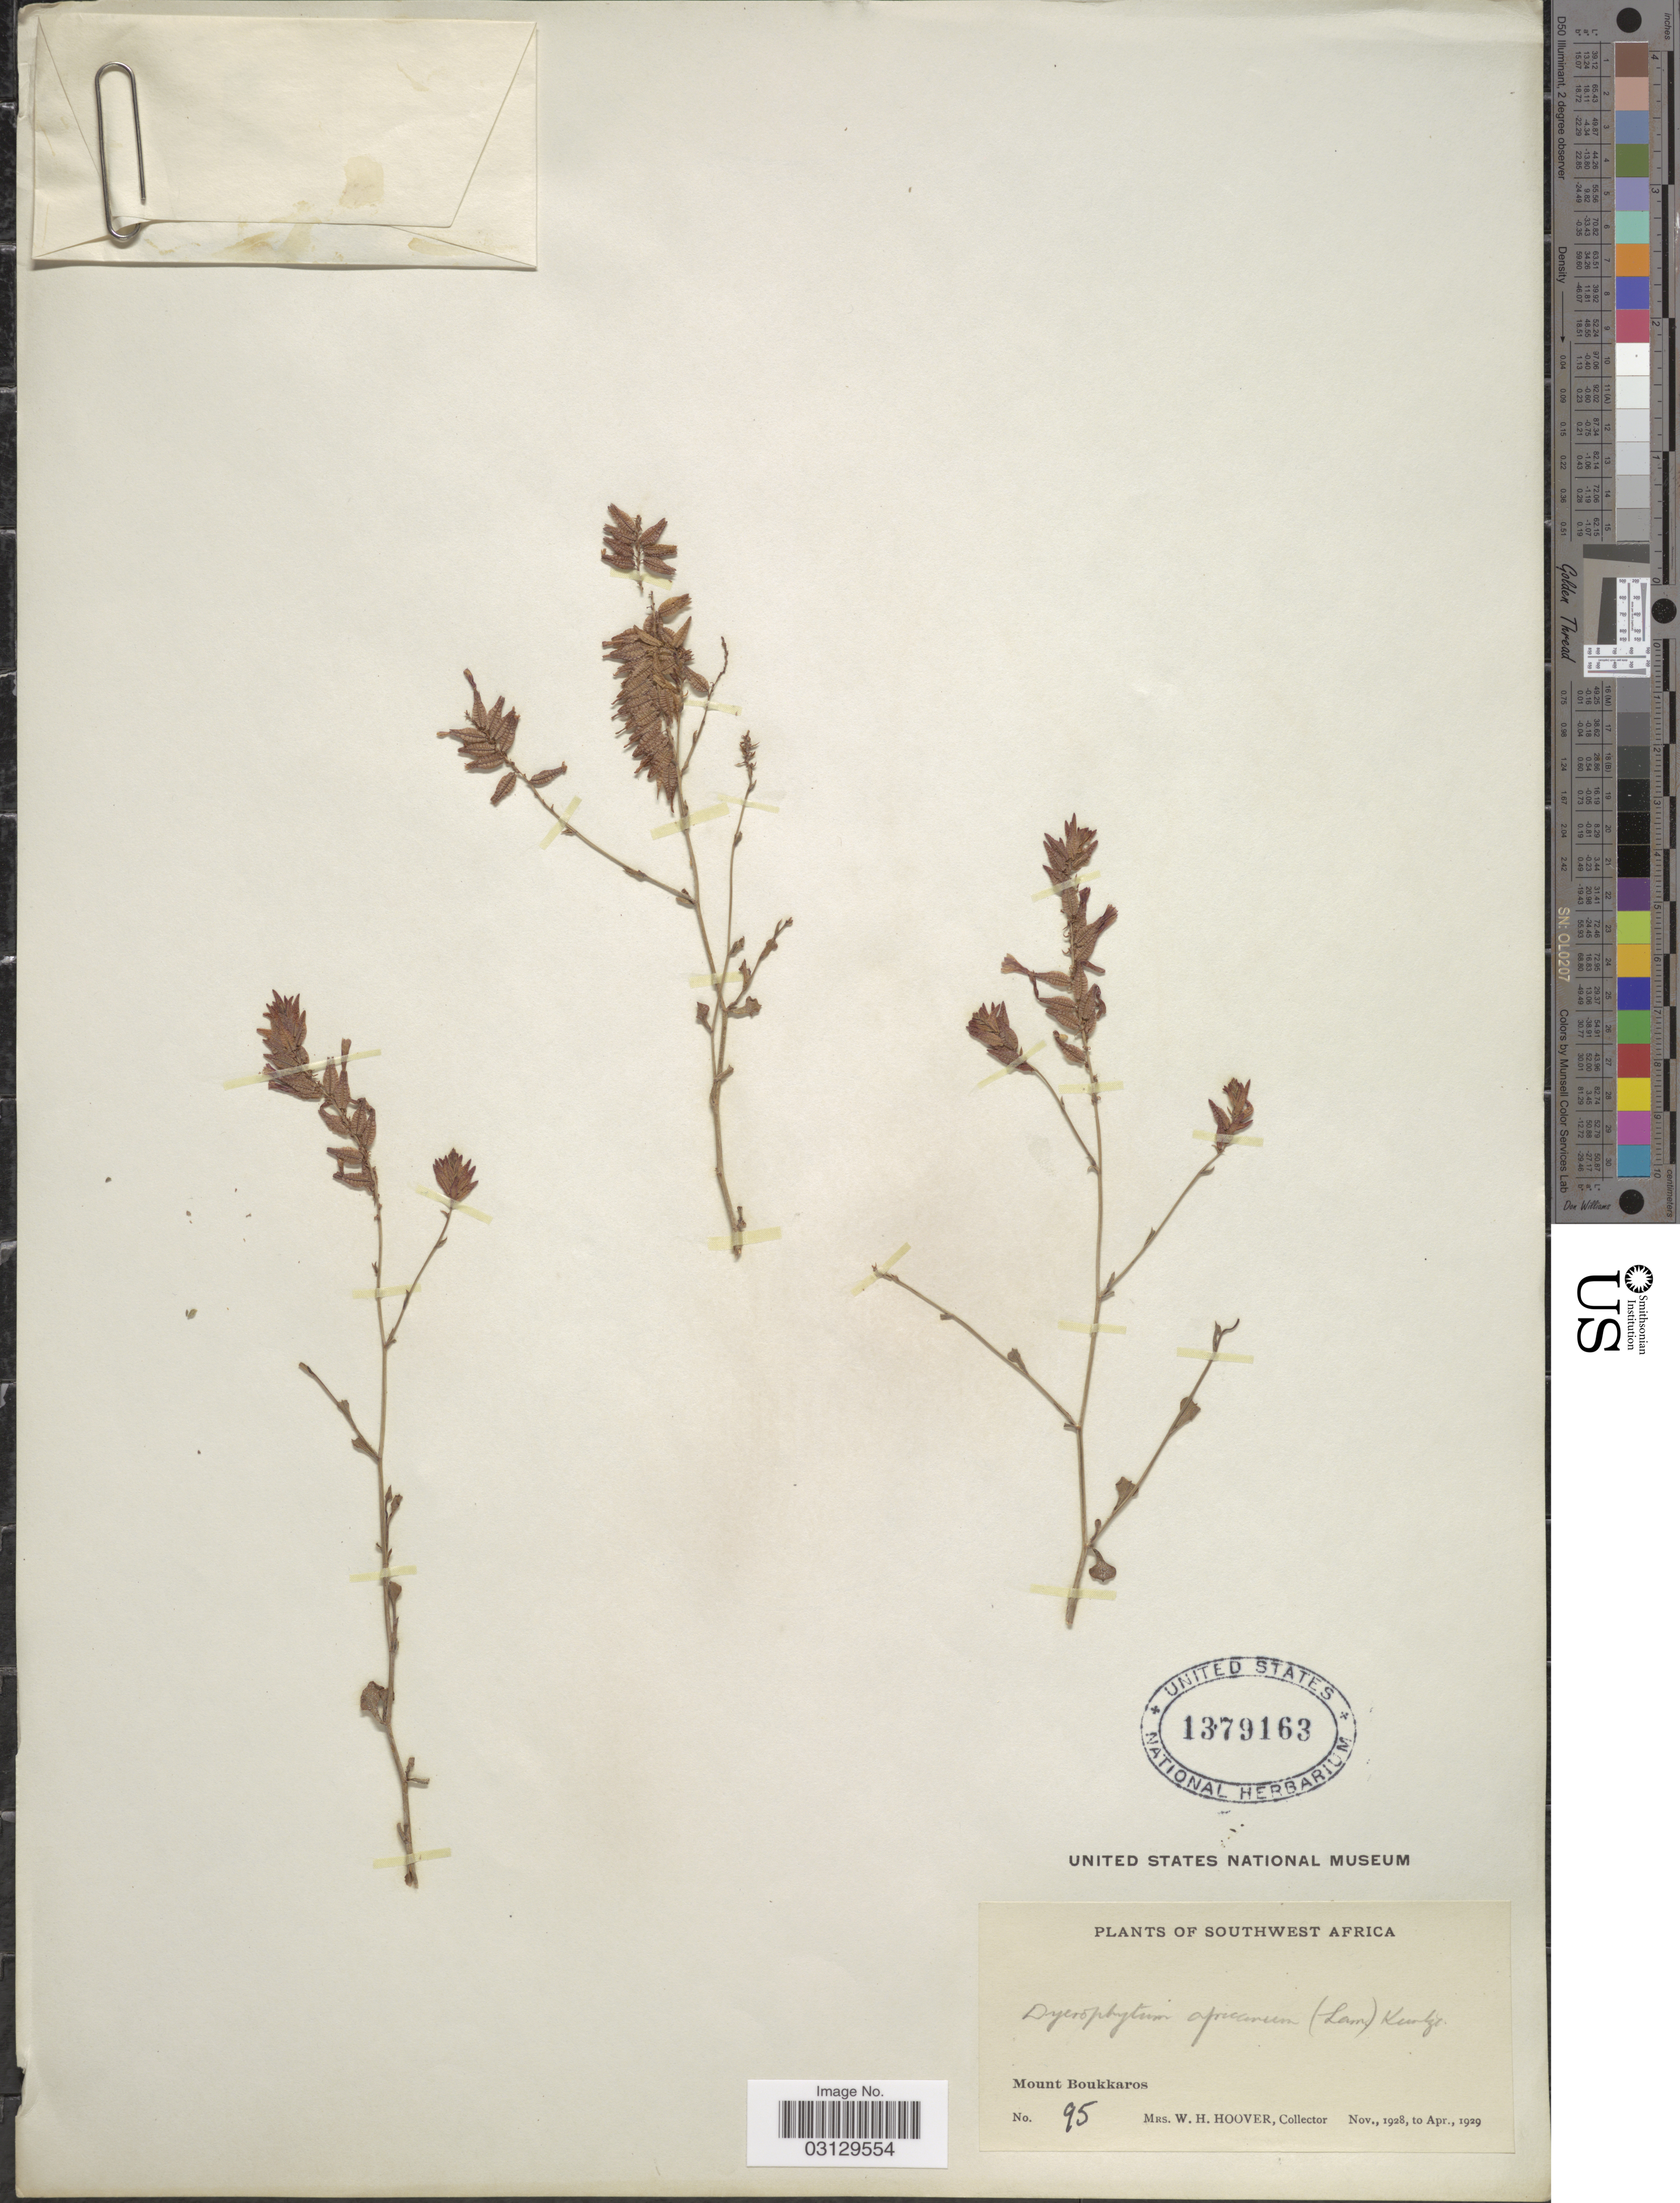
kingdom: Plantae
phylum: Tracheophyta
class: Magnoliopsida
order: Caryophyllales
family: Plumbaginaceae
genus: Dyerophytum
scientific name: Dyerophytum africanum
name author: (Lam.) Kuntze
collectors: W. H. Hoover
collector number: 95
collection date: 1928-11/1929-04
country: Namibia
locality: Southwest Africa. Mount Boukkaros.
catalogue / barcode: US 1379163